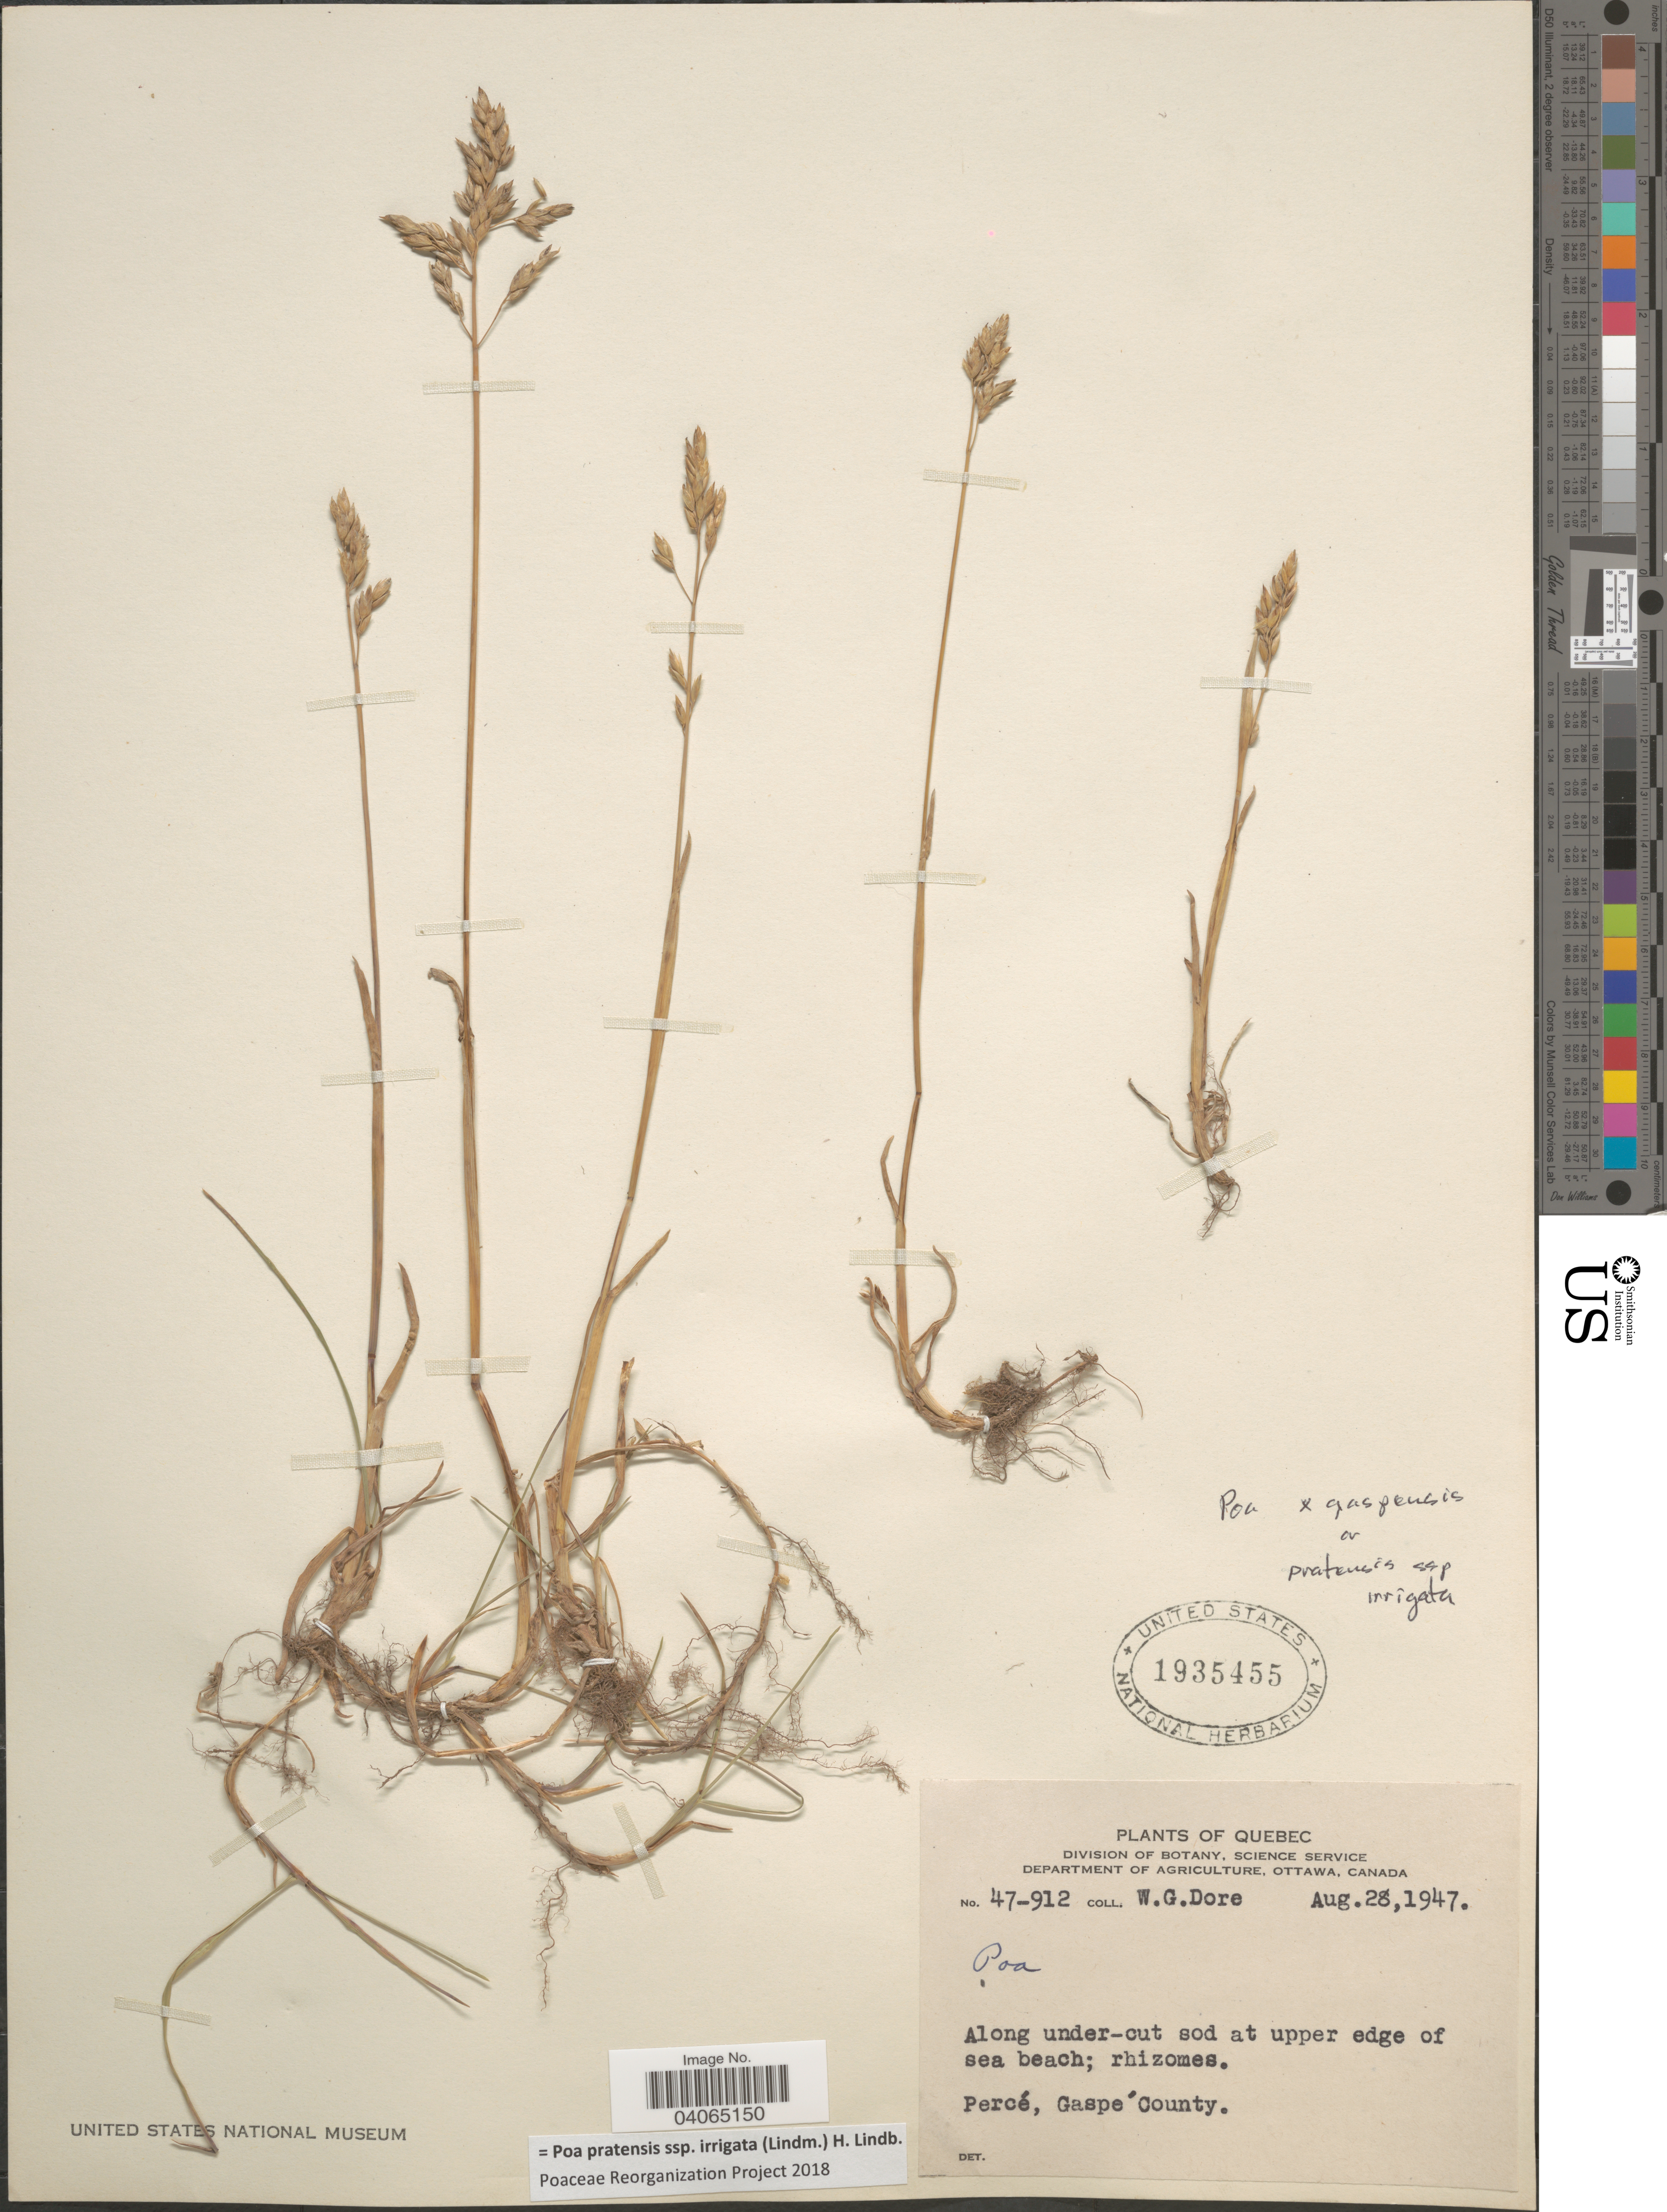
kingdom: Plantae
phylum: Tracheophyta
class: Liliopsida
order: Poales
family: Poaceae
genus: Poa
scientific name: Poa pratensis subsp. irrigata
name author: (Lindm.) H. Lindb.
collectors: W. Dore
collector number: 47-912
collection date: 1947-08-28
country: Canada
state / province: Quebec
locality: Along under-cut sod at upper edge of sea beach; rhizomes. Percé, Gaspe County.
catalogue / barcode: US 1935455